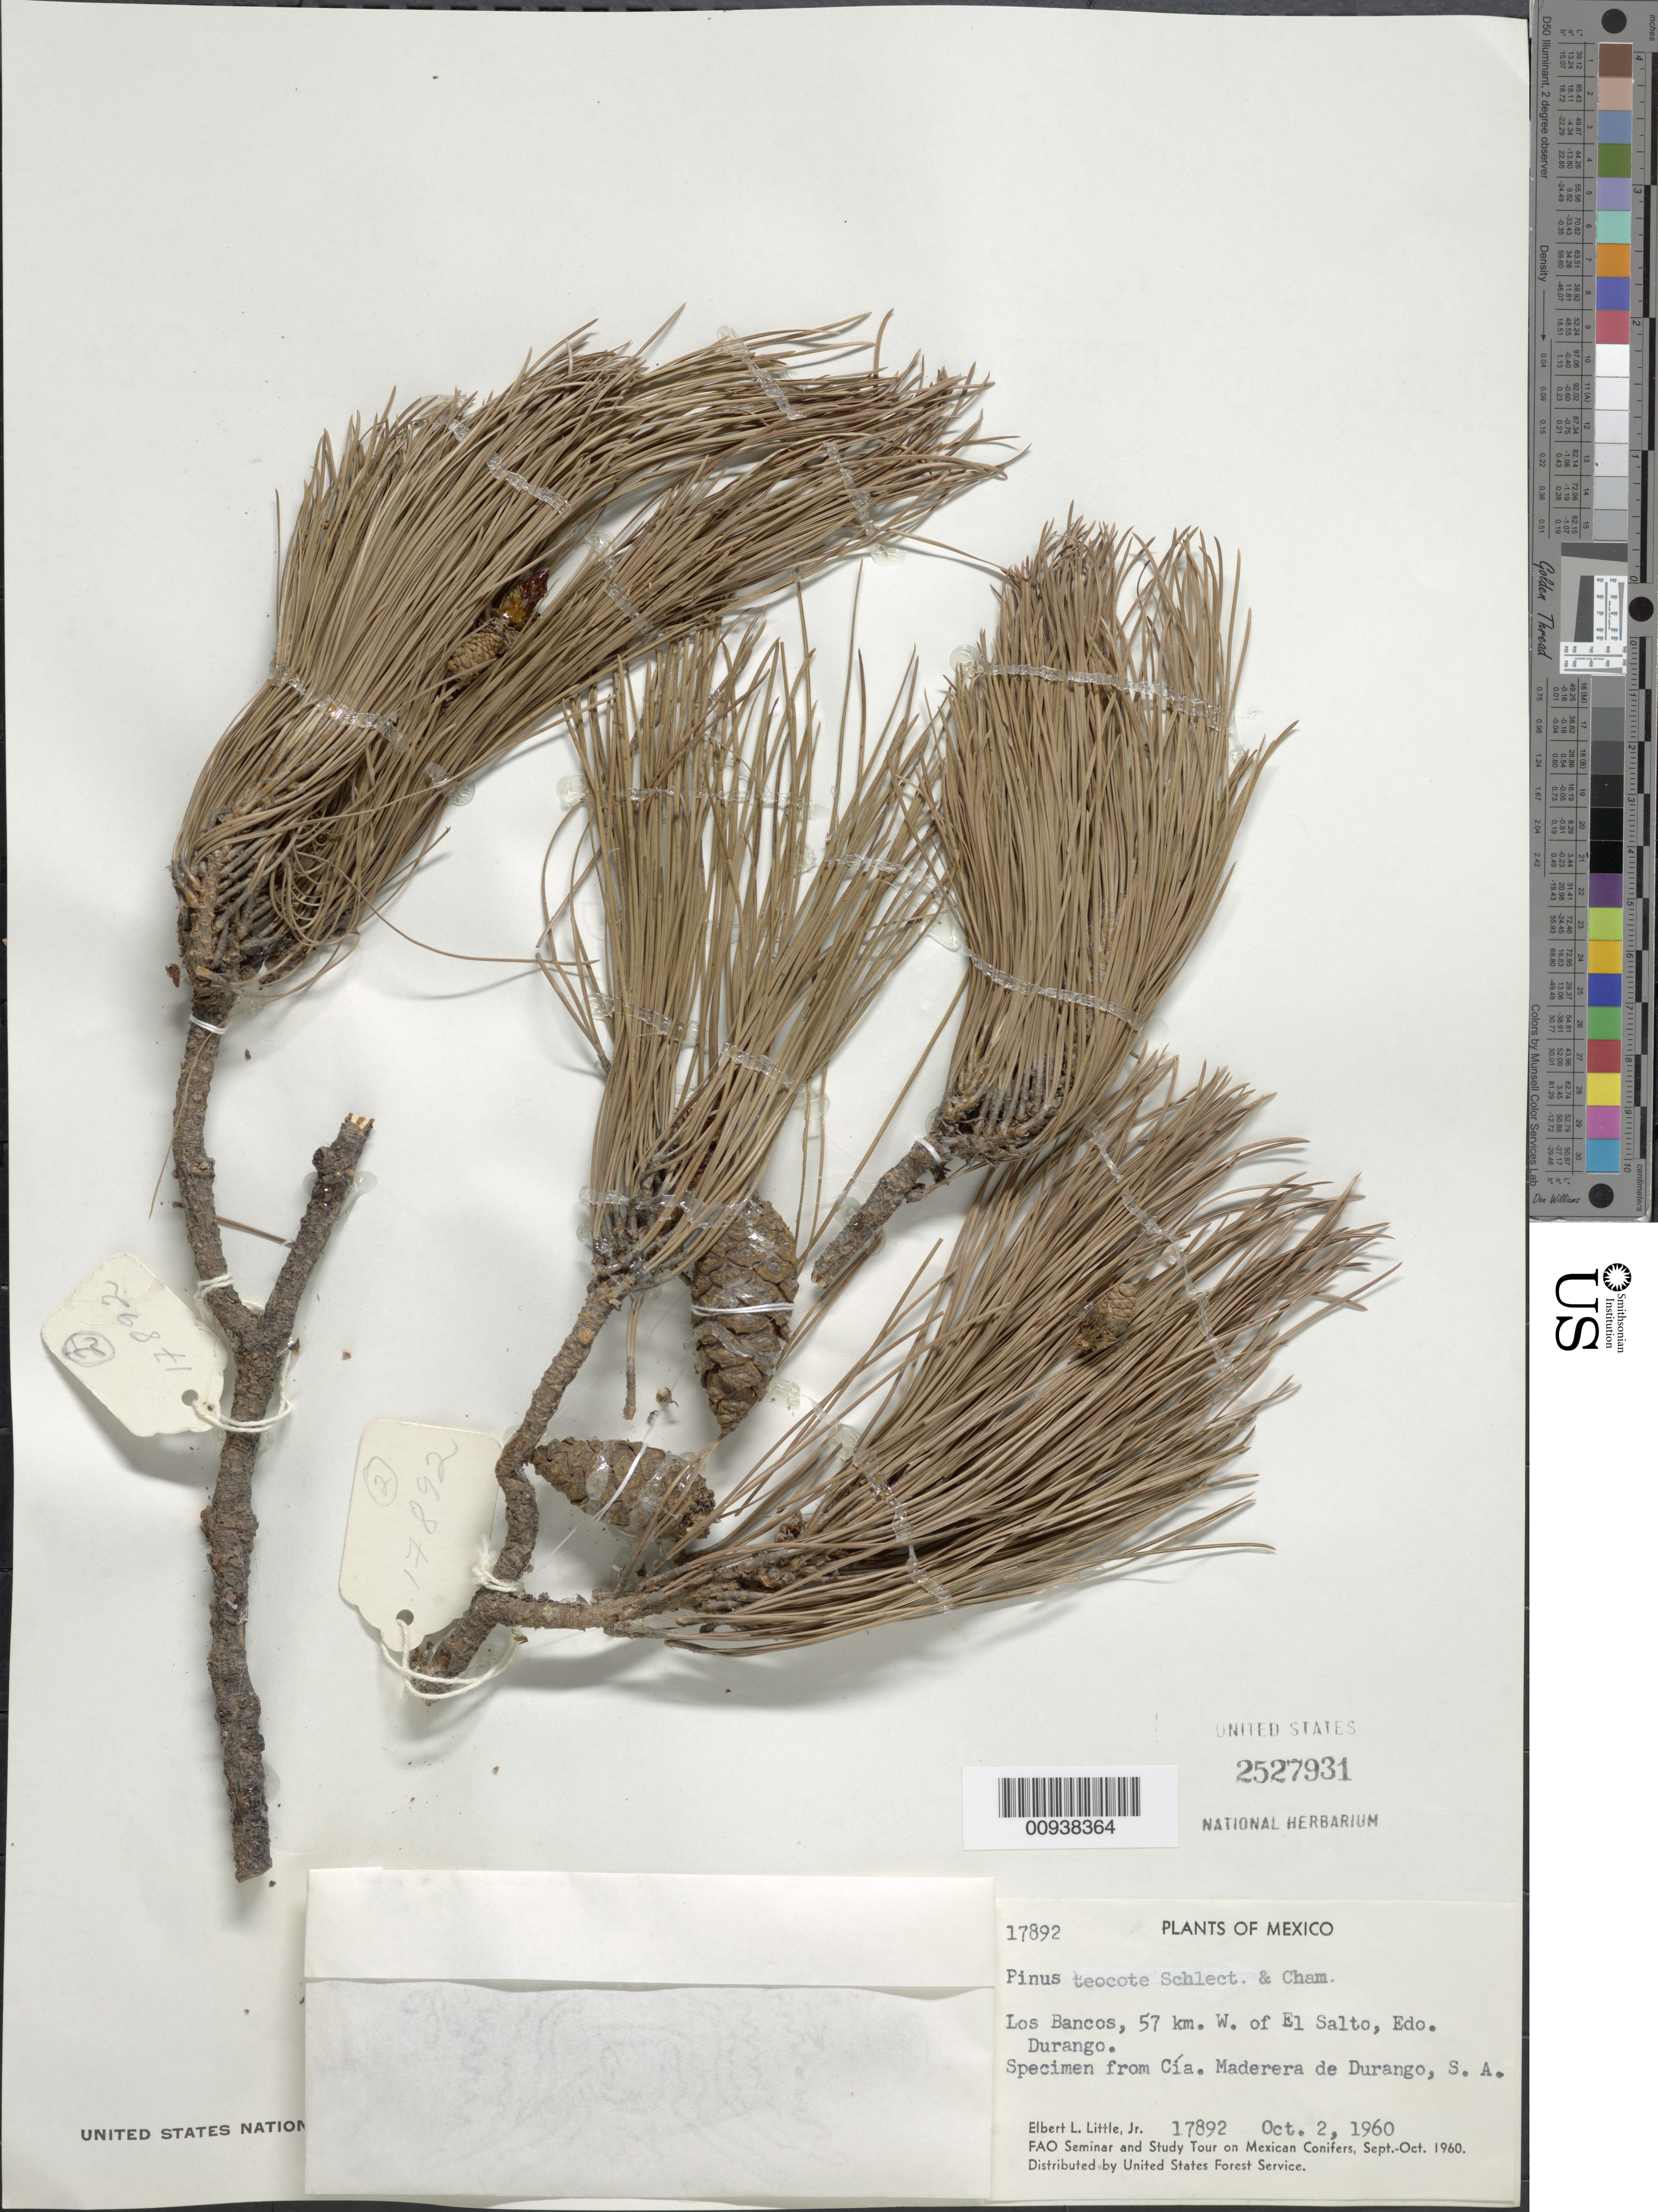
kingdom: Plantae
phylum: Tracheophyta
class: Pinopsida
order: Pinales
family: Pinaceae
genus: Pinus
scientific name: Pinus teocote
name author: Schltdl. & Cham.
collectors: E. L. Little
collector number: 17892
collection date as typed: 02 Oct 1960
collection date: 1960-10-02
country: Mexico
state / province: Durango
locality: Los Bancos, 57 km. W of El Salto.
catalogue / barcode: US 2527931